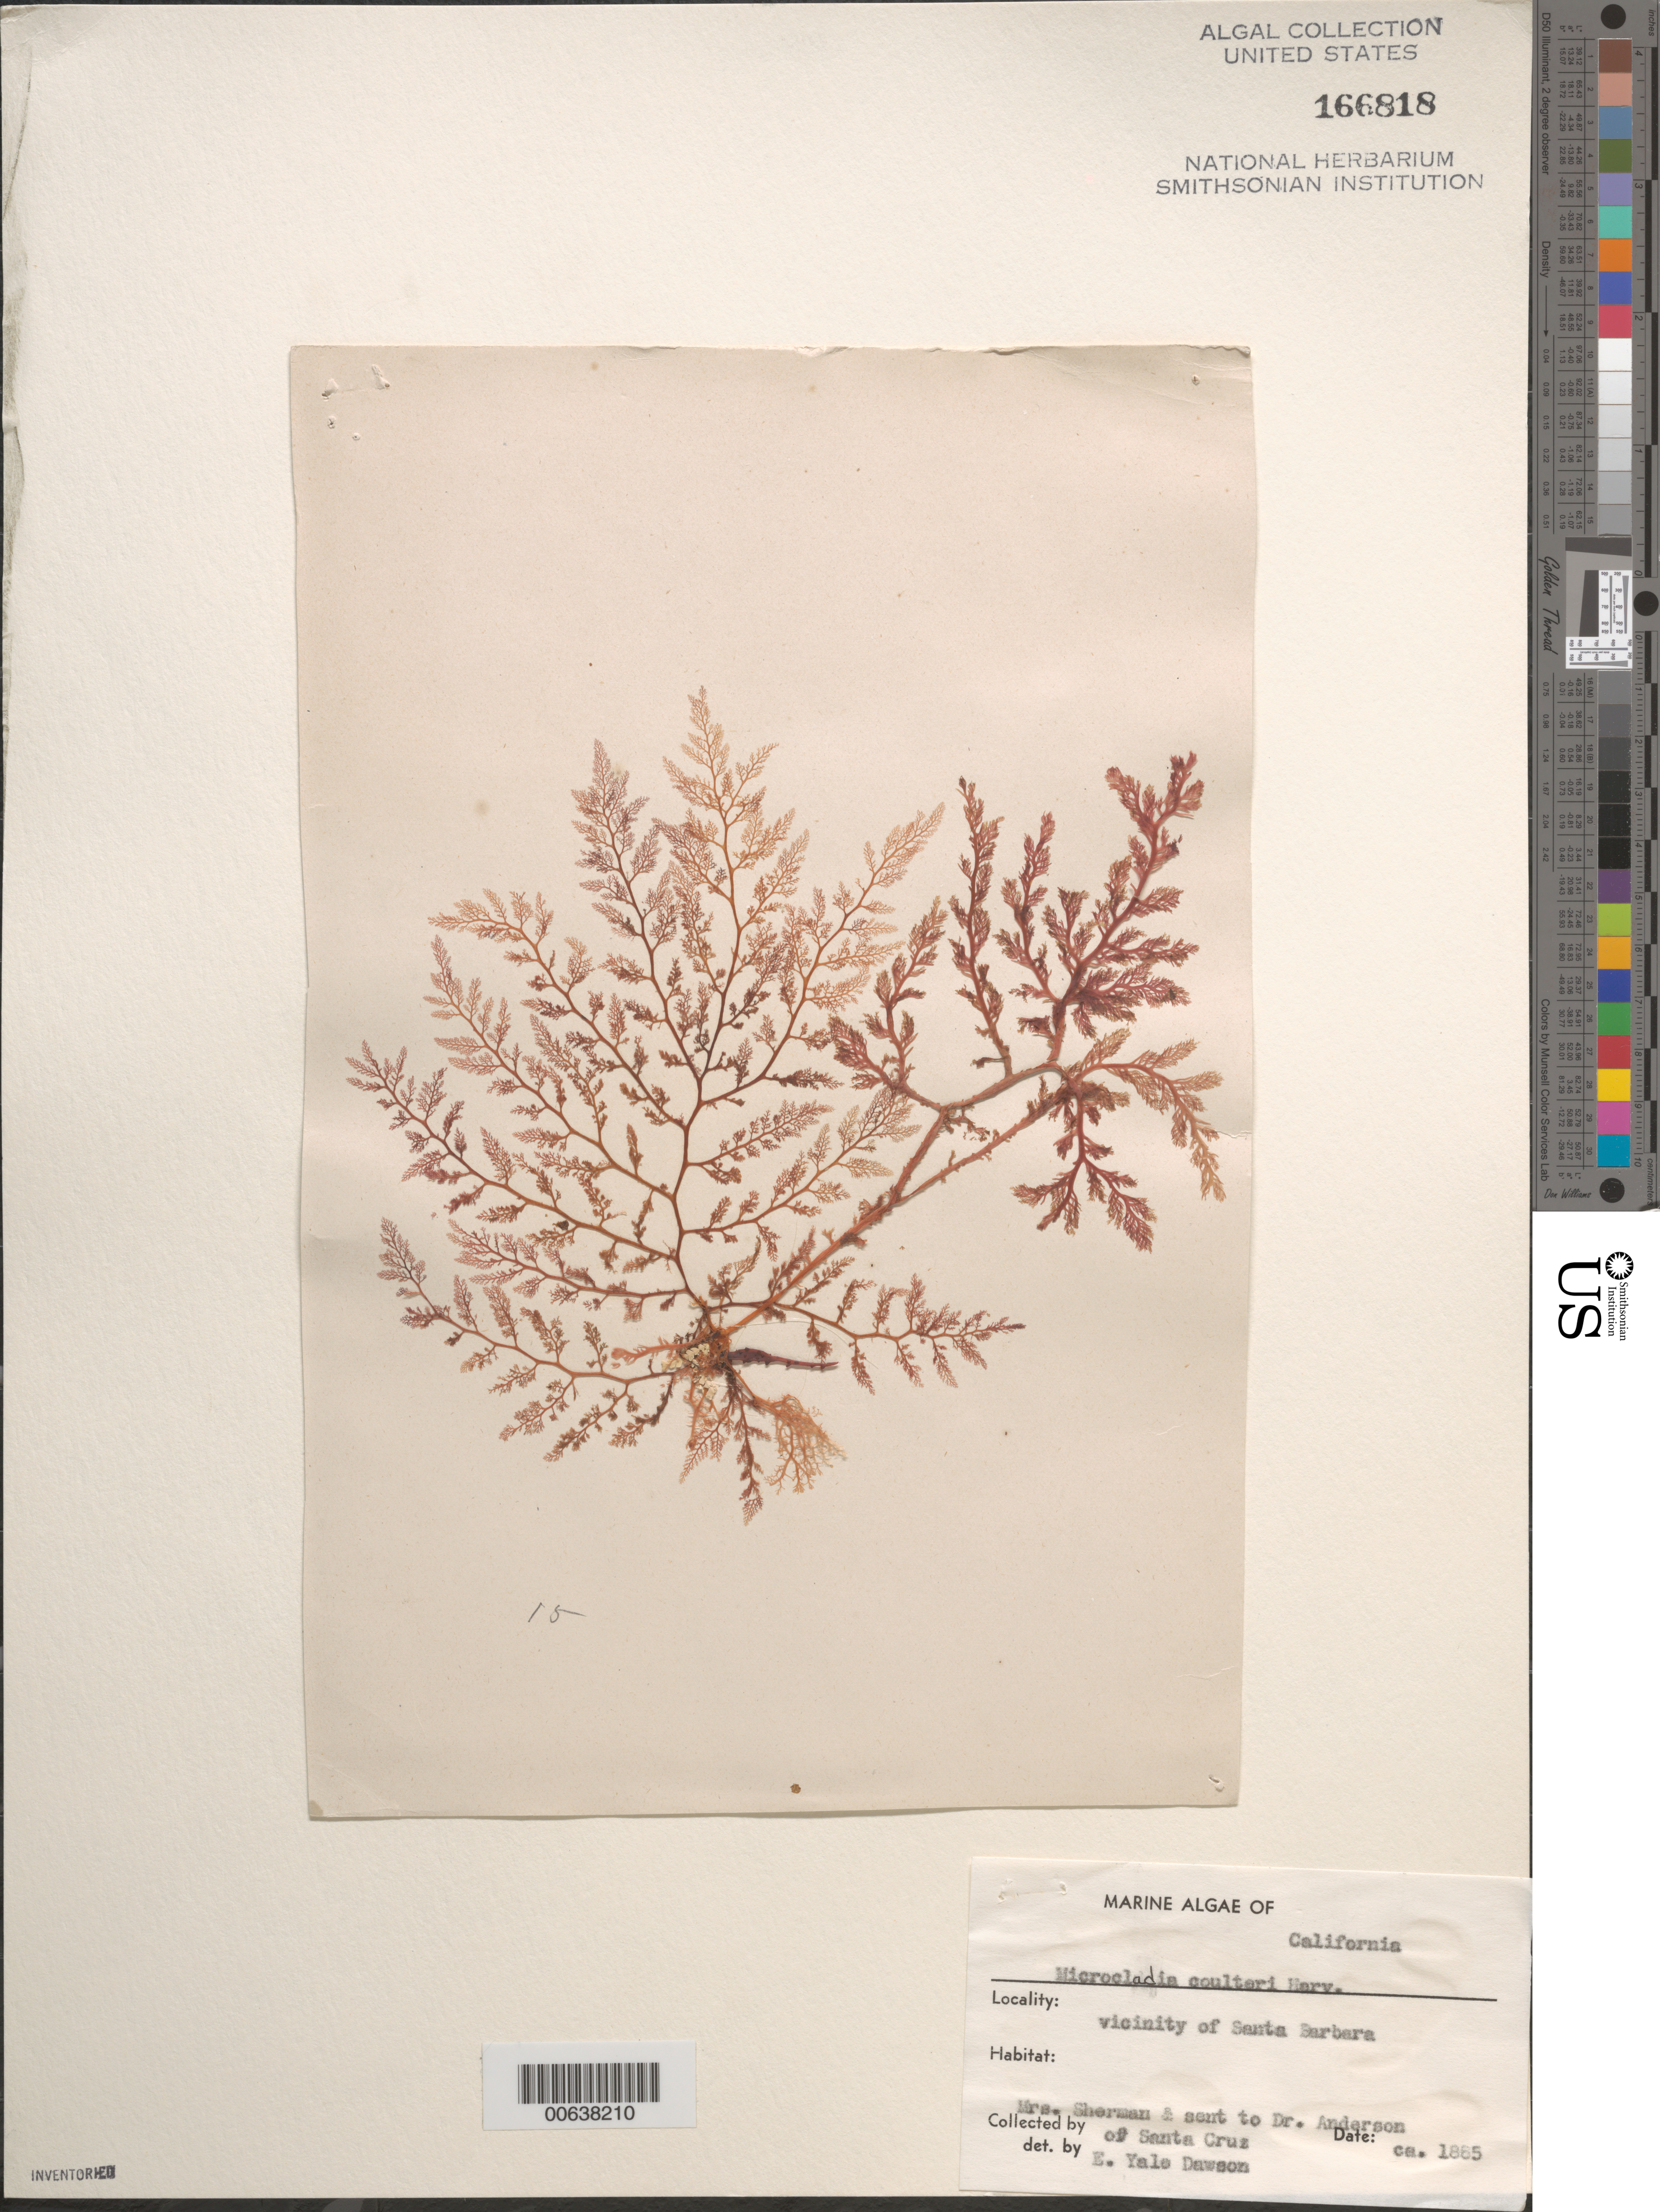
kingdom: Plantae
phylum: Rhodophyta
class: Florideophyceae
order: Ceramiales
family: Ceramiaceae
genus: Microcladia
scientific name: Microcladia coulteri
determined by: Dawson, E. Y.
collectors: M. Sherman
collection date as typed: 1885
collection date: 1885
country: United States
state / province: California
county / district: Santa Barbara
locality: Santa Barbara area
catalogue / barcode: US 166818